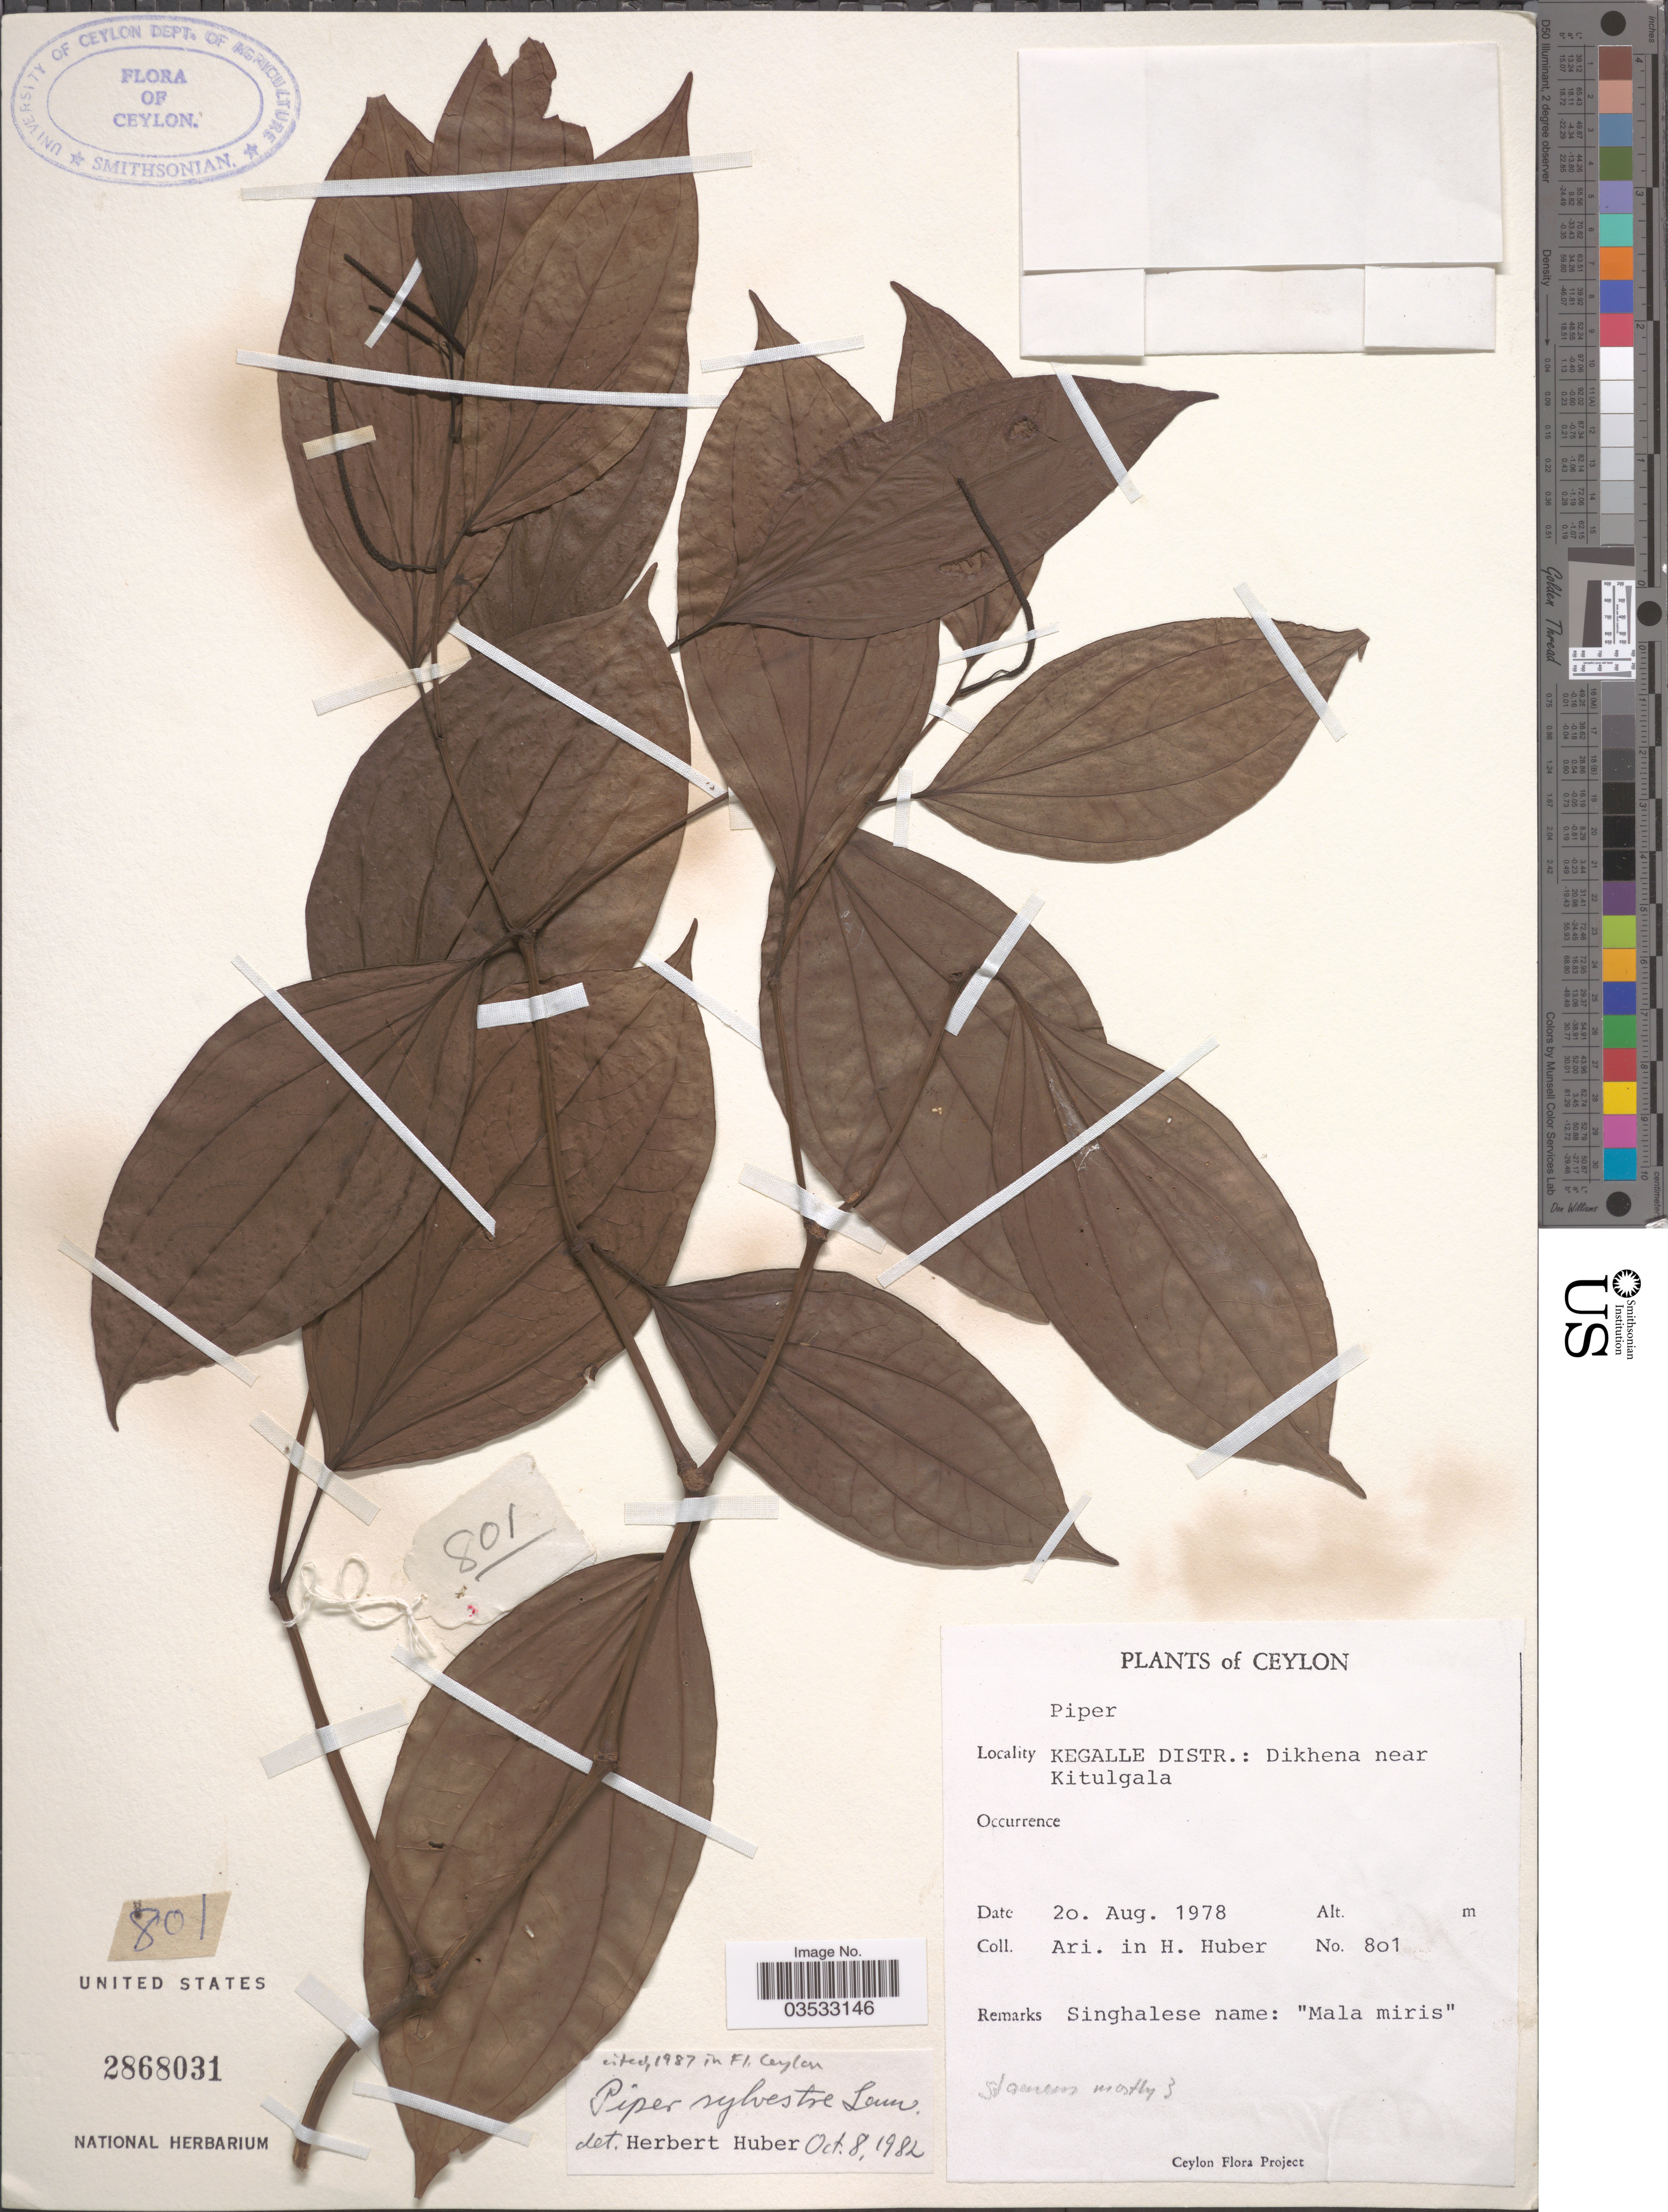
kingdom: Plantae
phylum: Tracheophyta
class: Magnoliopsida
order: Piperales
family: Piperaceae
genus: Piper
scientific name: Piper sylvestre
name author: Lour.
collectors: H. Huber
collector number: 801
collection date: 1978-08-20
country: Sri Lanka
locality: Ceylon. Kegalle Distr.: Dikhena near Kitulgala.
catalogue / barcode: US 2868031